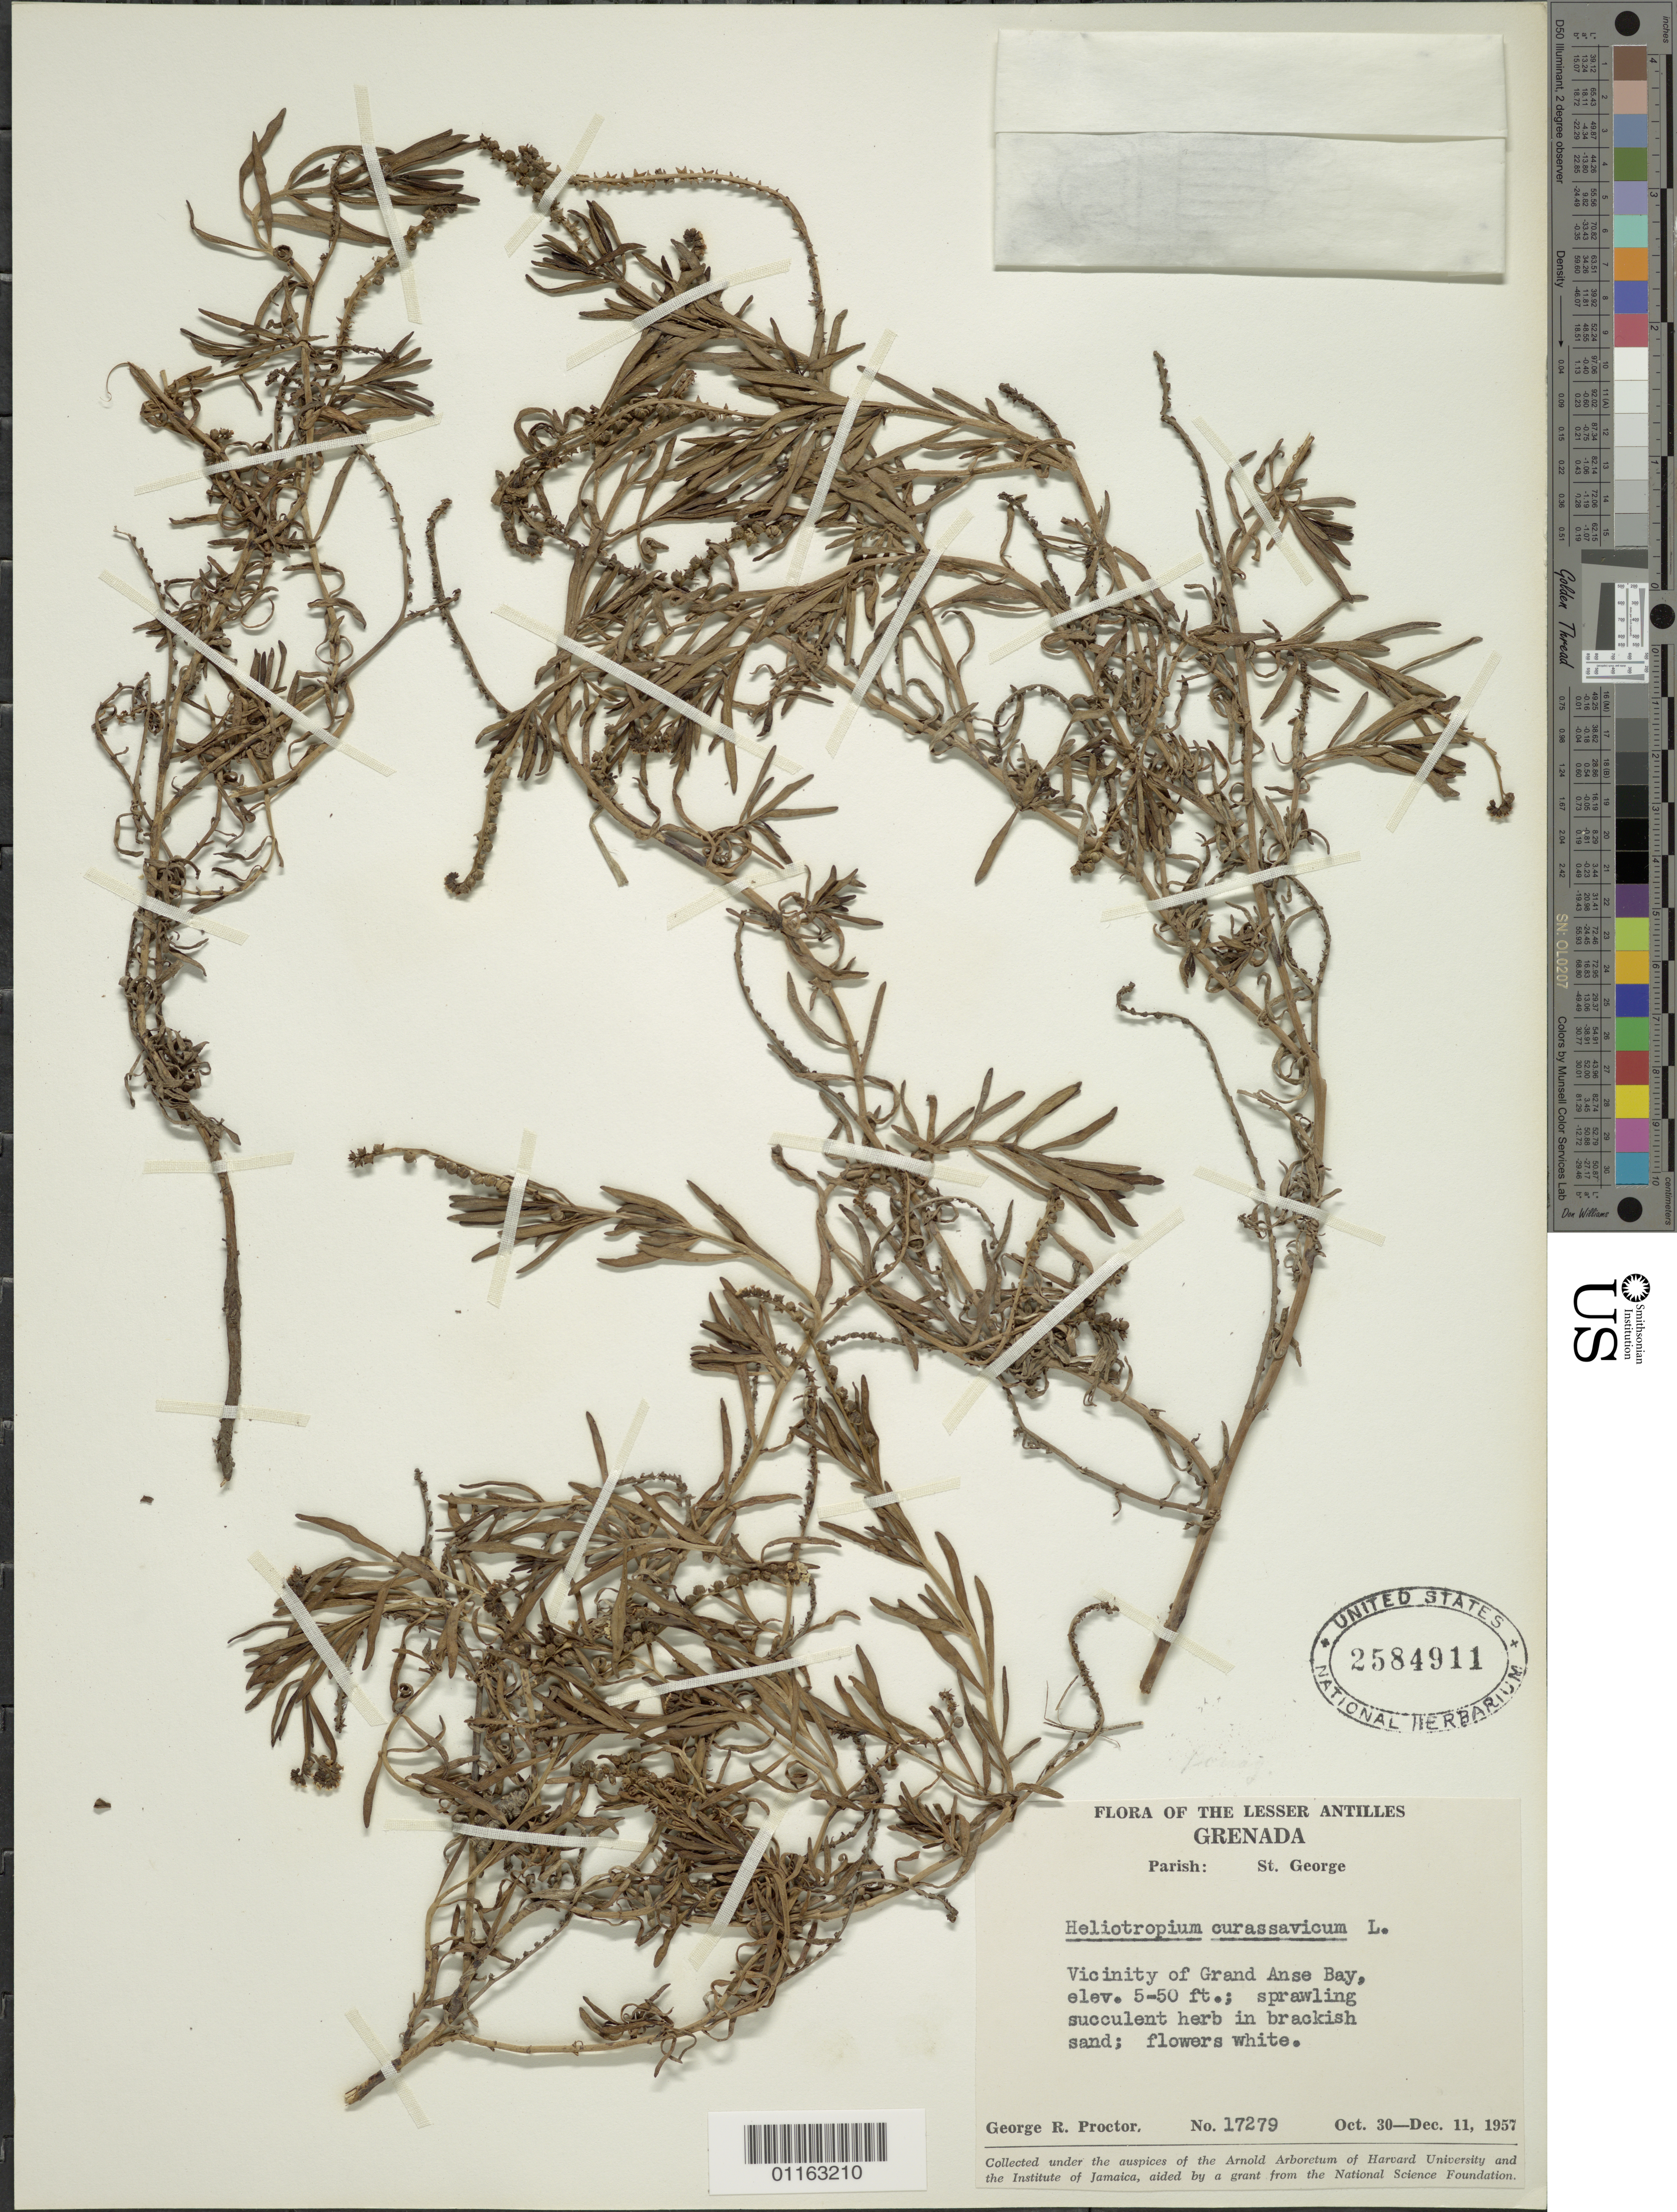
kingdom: Plantae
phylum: Tracheophyta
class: Magnoliopsida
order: Boraginales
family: Heliotropiaceae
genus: Heliotropium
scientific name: Heliotropium curassavicum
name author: L.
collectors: G. R. Proctor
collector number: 17279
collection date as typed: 30 Oct 1957 to 11 Dec 1957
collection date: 1957-10-30/1957-12-11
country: Grenada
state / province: Saint George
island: Grenada I.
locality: Vicinity of Grand Anse Bay; in brackish sand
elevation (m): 2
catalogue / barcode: US 2584911